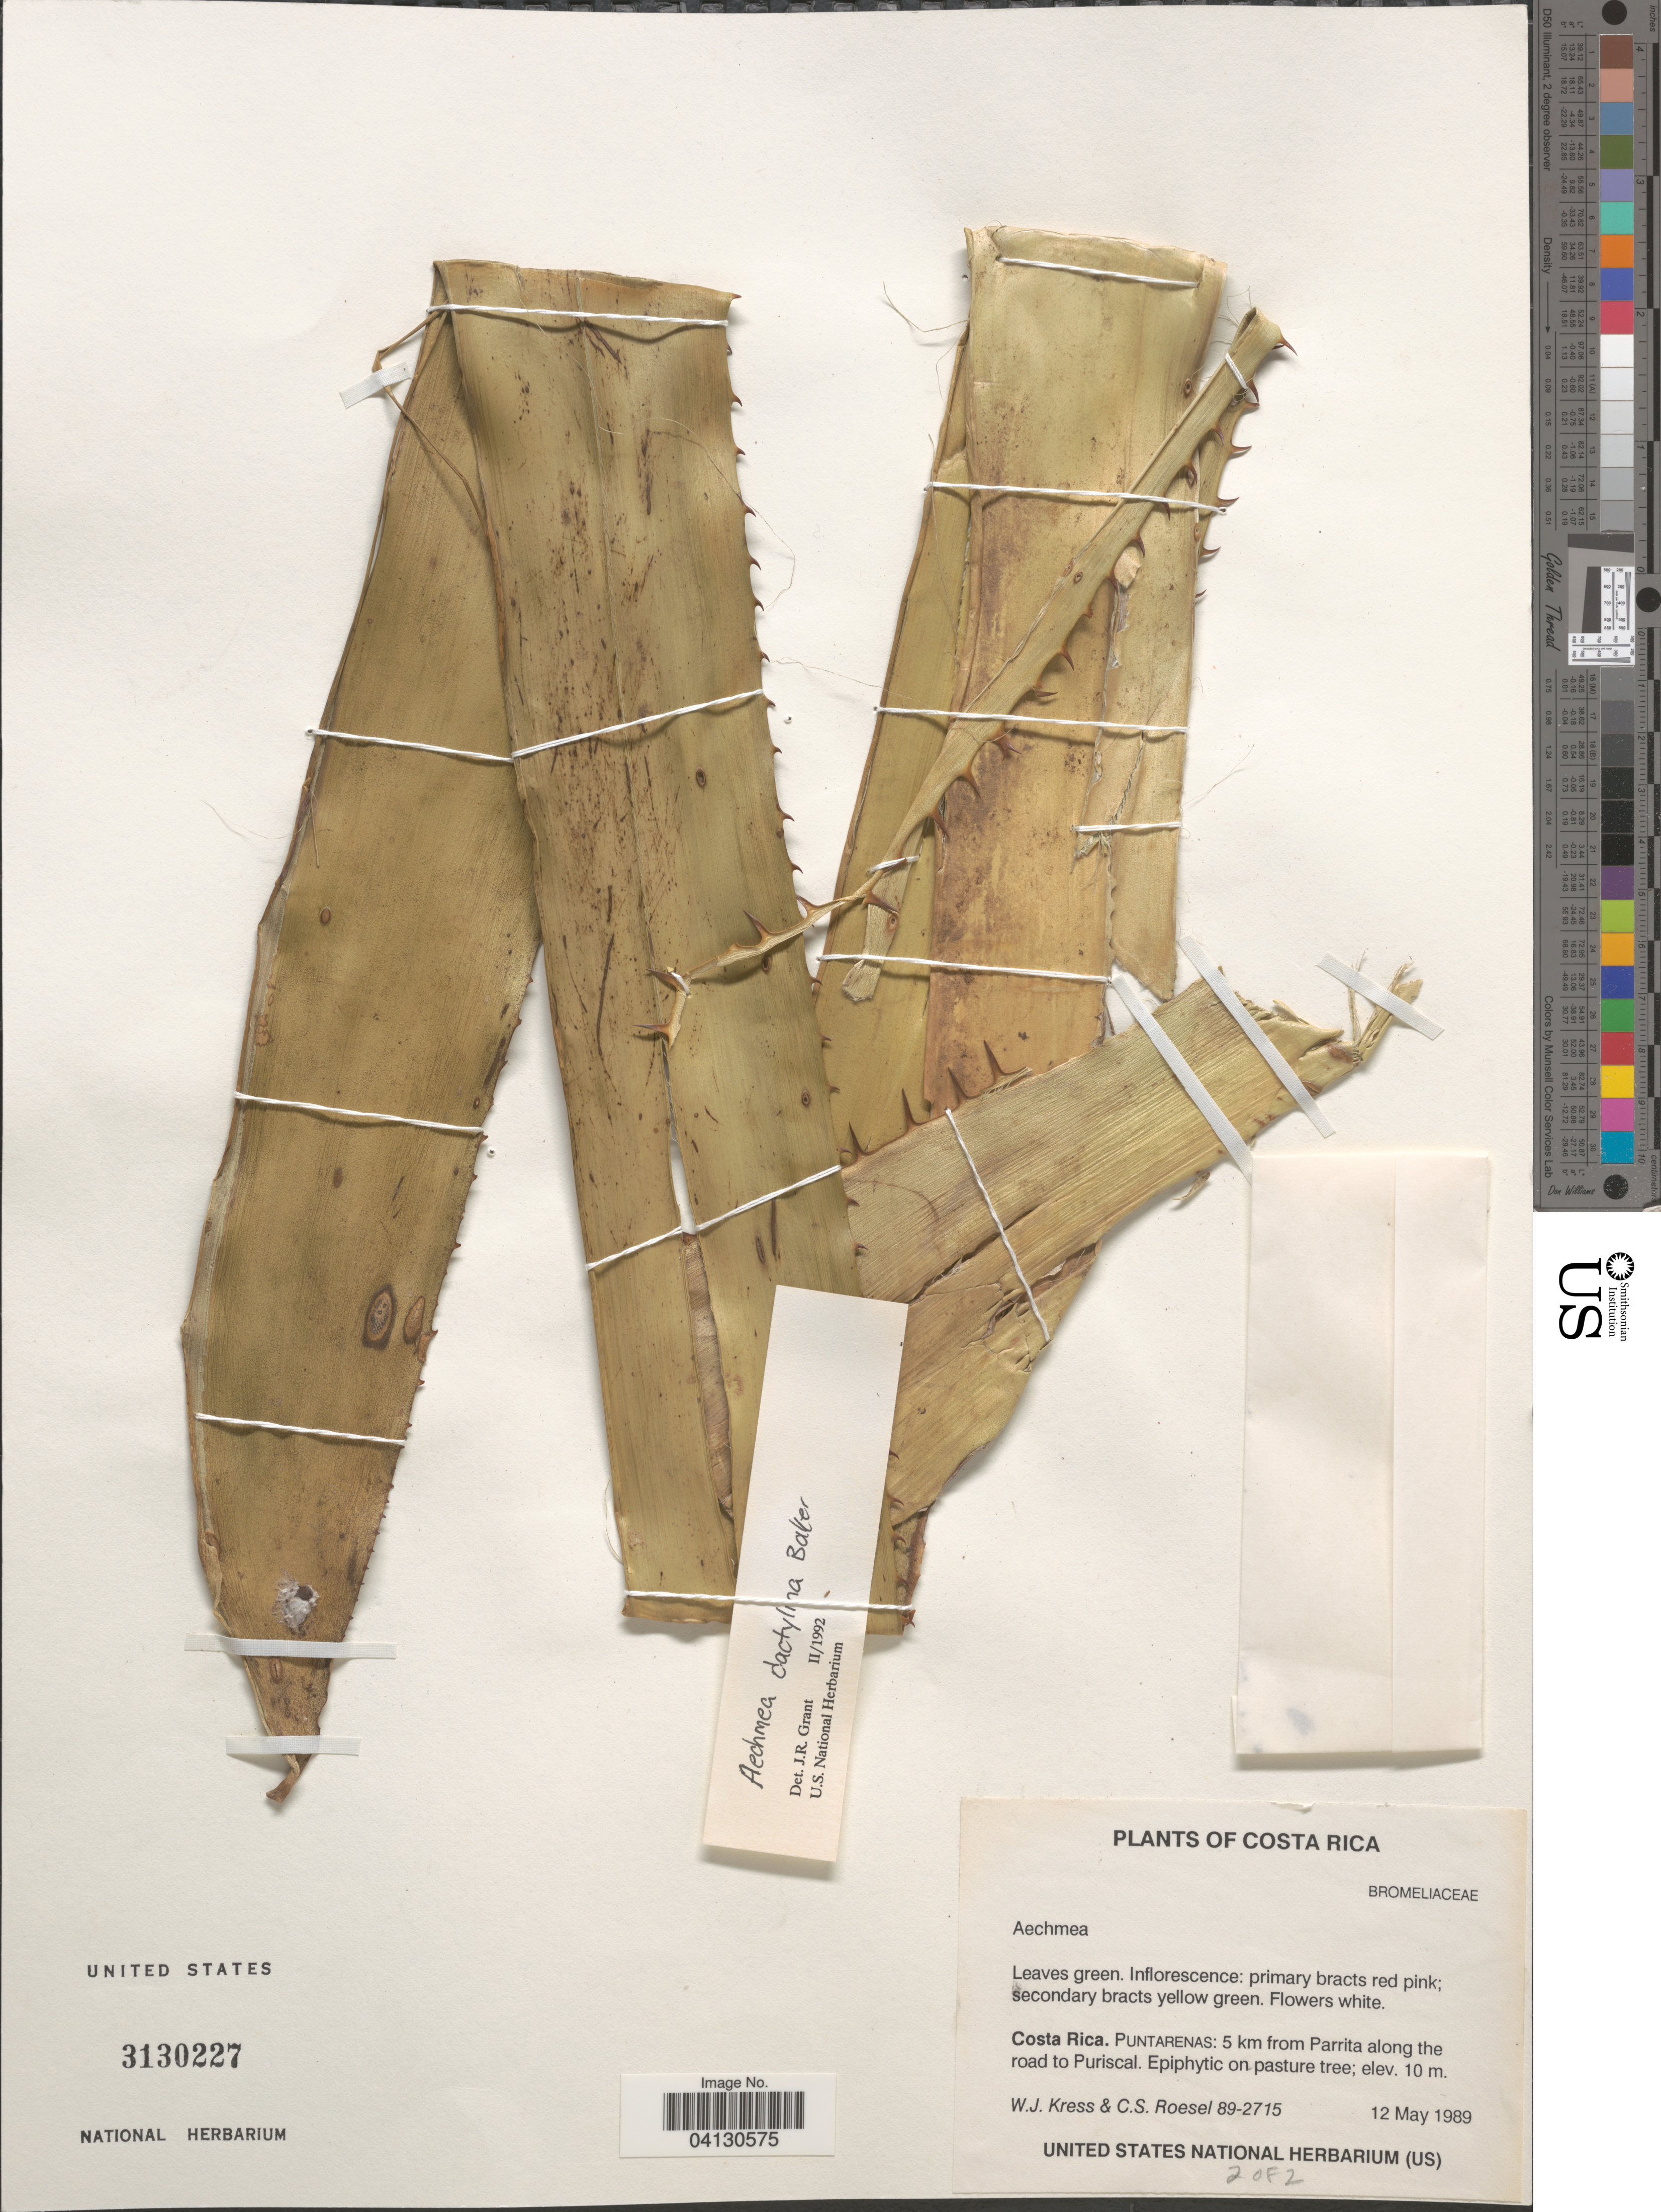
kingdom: Plantae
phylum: Tracheophyta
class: Liliopsida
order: Poales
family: Bromeliaceae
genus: Aechmea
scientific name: Aechmea dactylina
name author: Baker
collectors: W. J. Kress & C. S. Roesel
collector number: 89-2715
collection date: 1989-05-12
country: Costa Rica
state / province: Puntarenas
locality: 5 km from Parrita along the road to Puriscal.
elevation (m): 10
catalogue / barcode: US 3130227